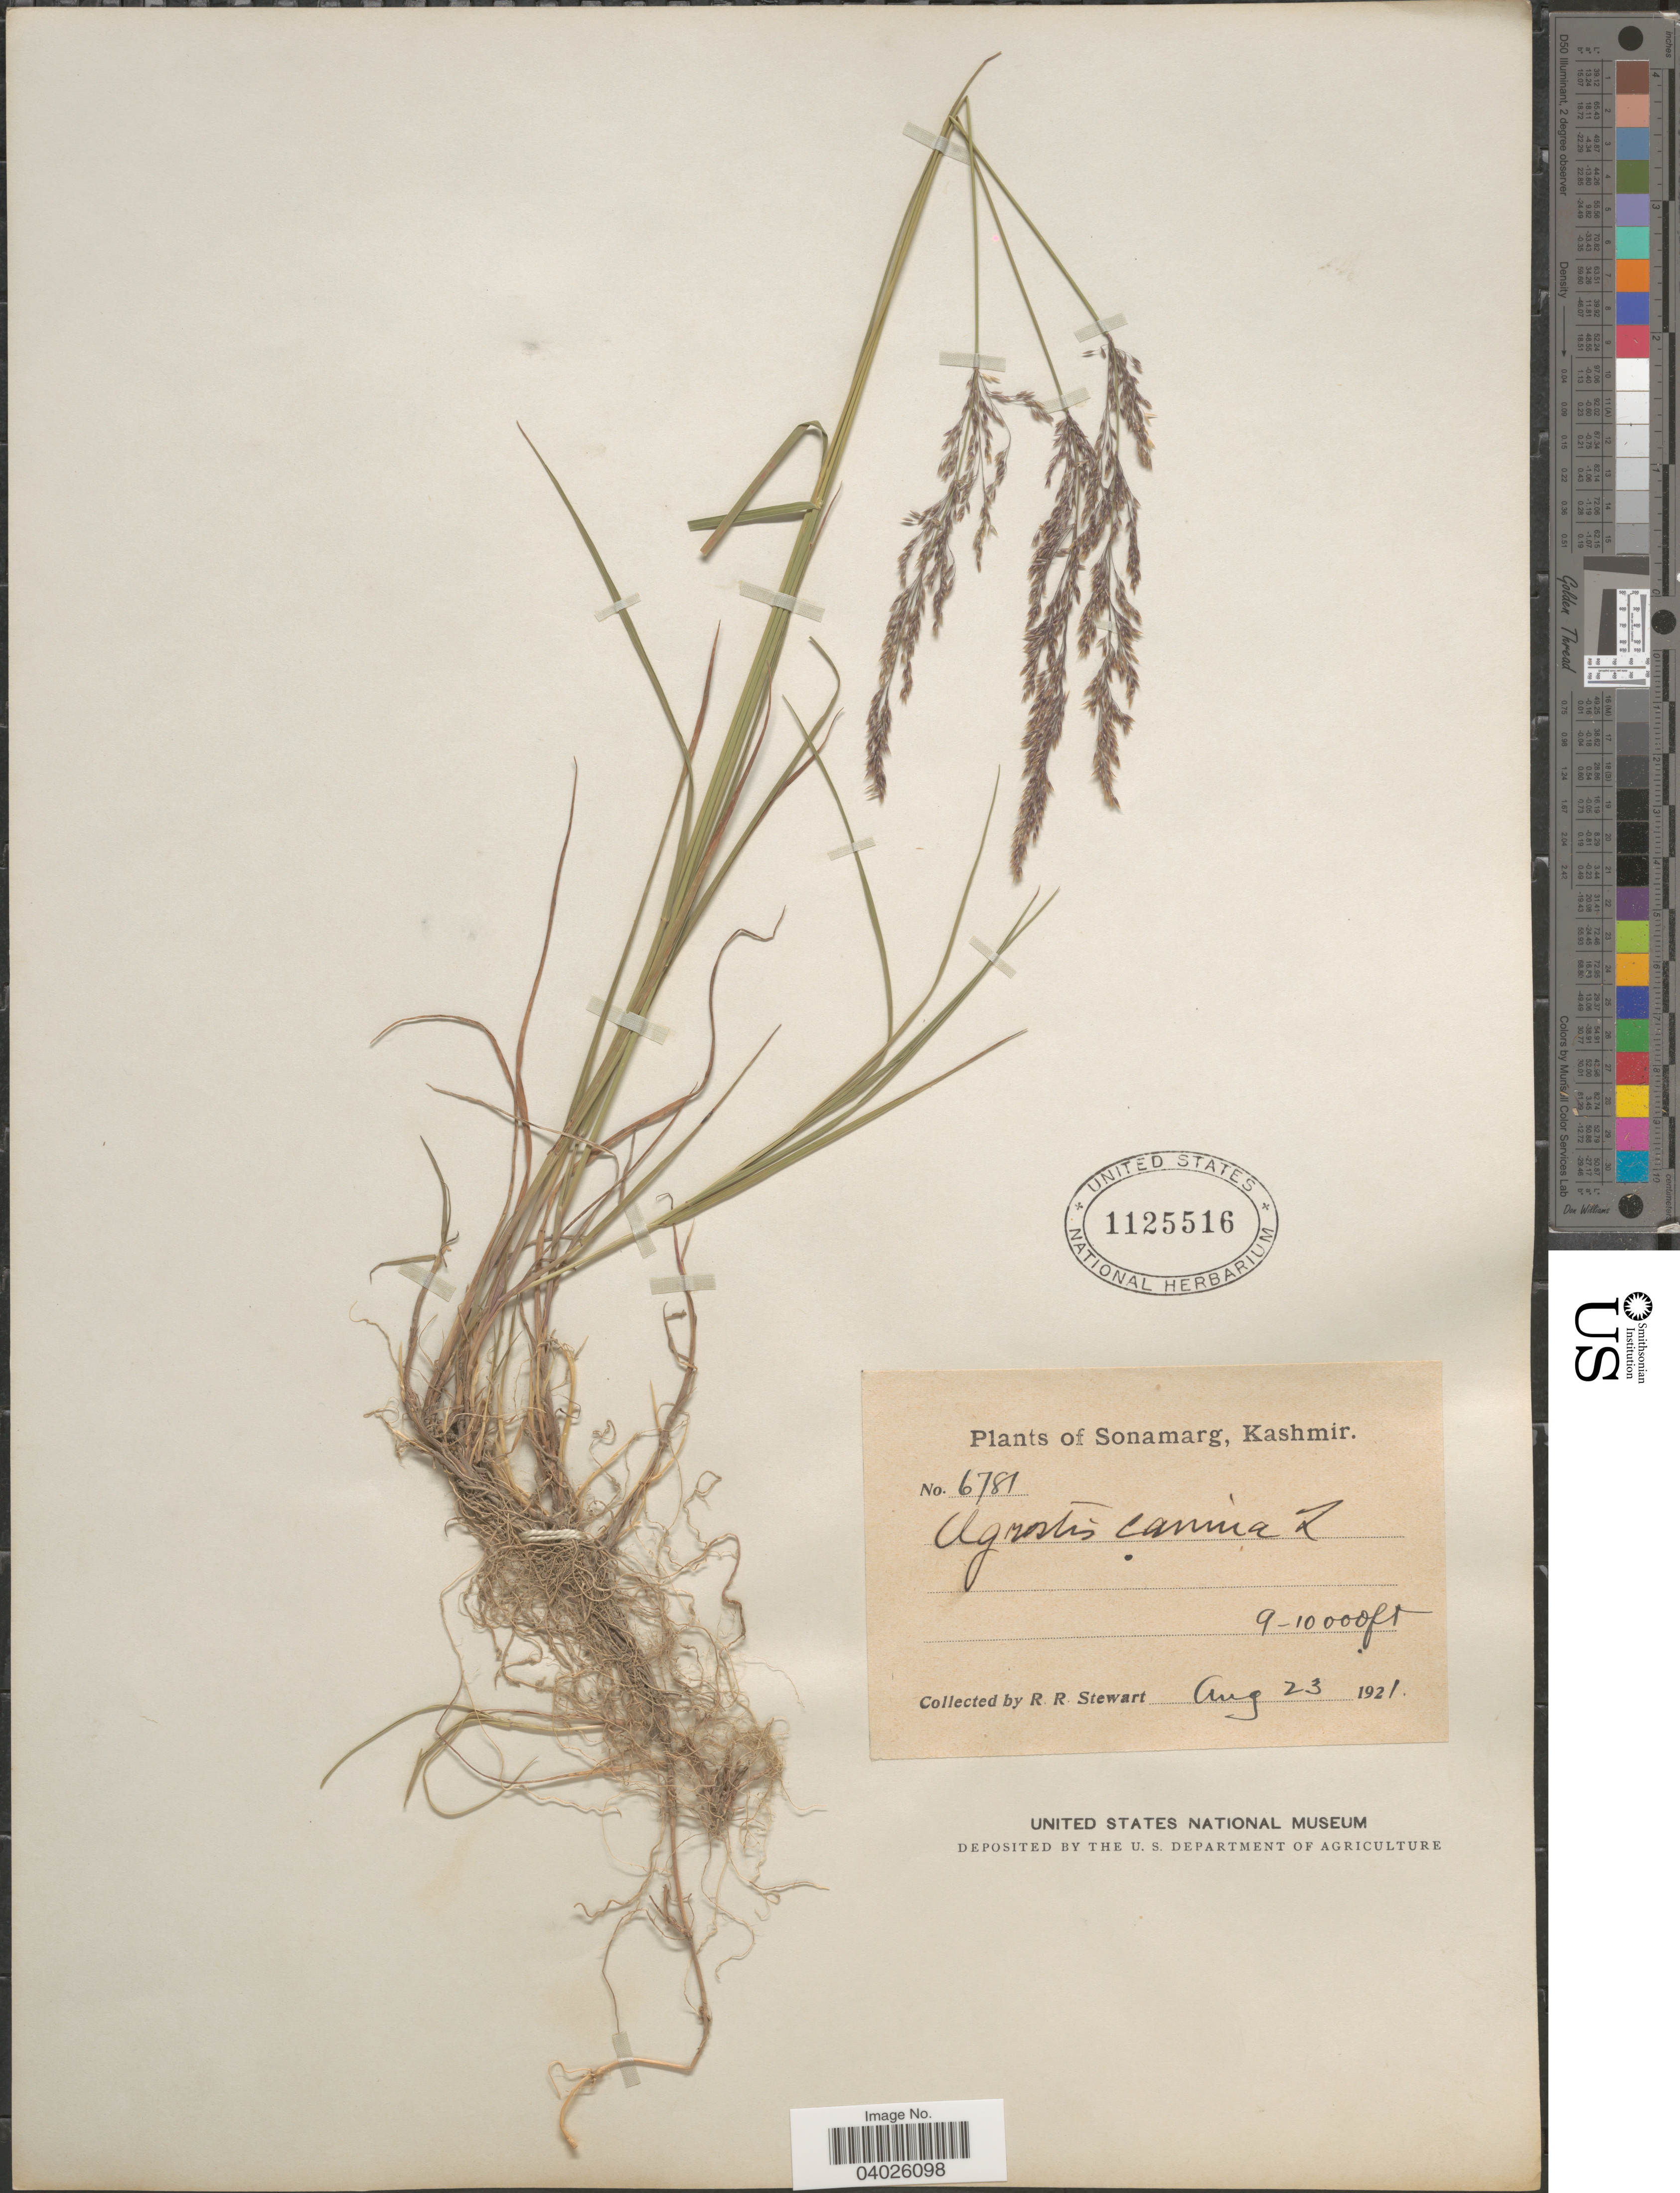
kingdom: Plantae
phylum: Tracheophyta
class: Liliopsida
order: Poales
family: Poaceae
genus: Agrostis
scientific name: Agrostis canina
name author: L.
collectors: R. Stewart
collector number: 6781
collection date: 1921-08-23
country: India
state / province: Jammu and Kashmir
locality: Sonamarg, Kashmir.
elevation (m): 2743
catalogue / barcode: US 1125516